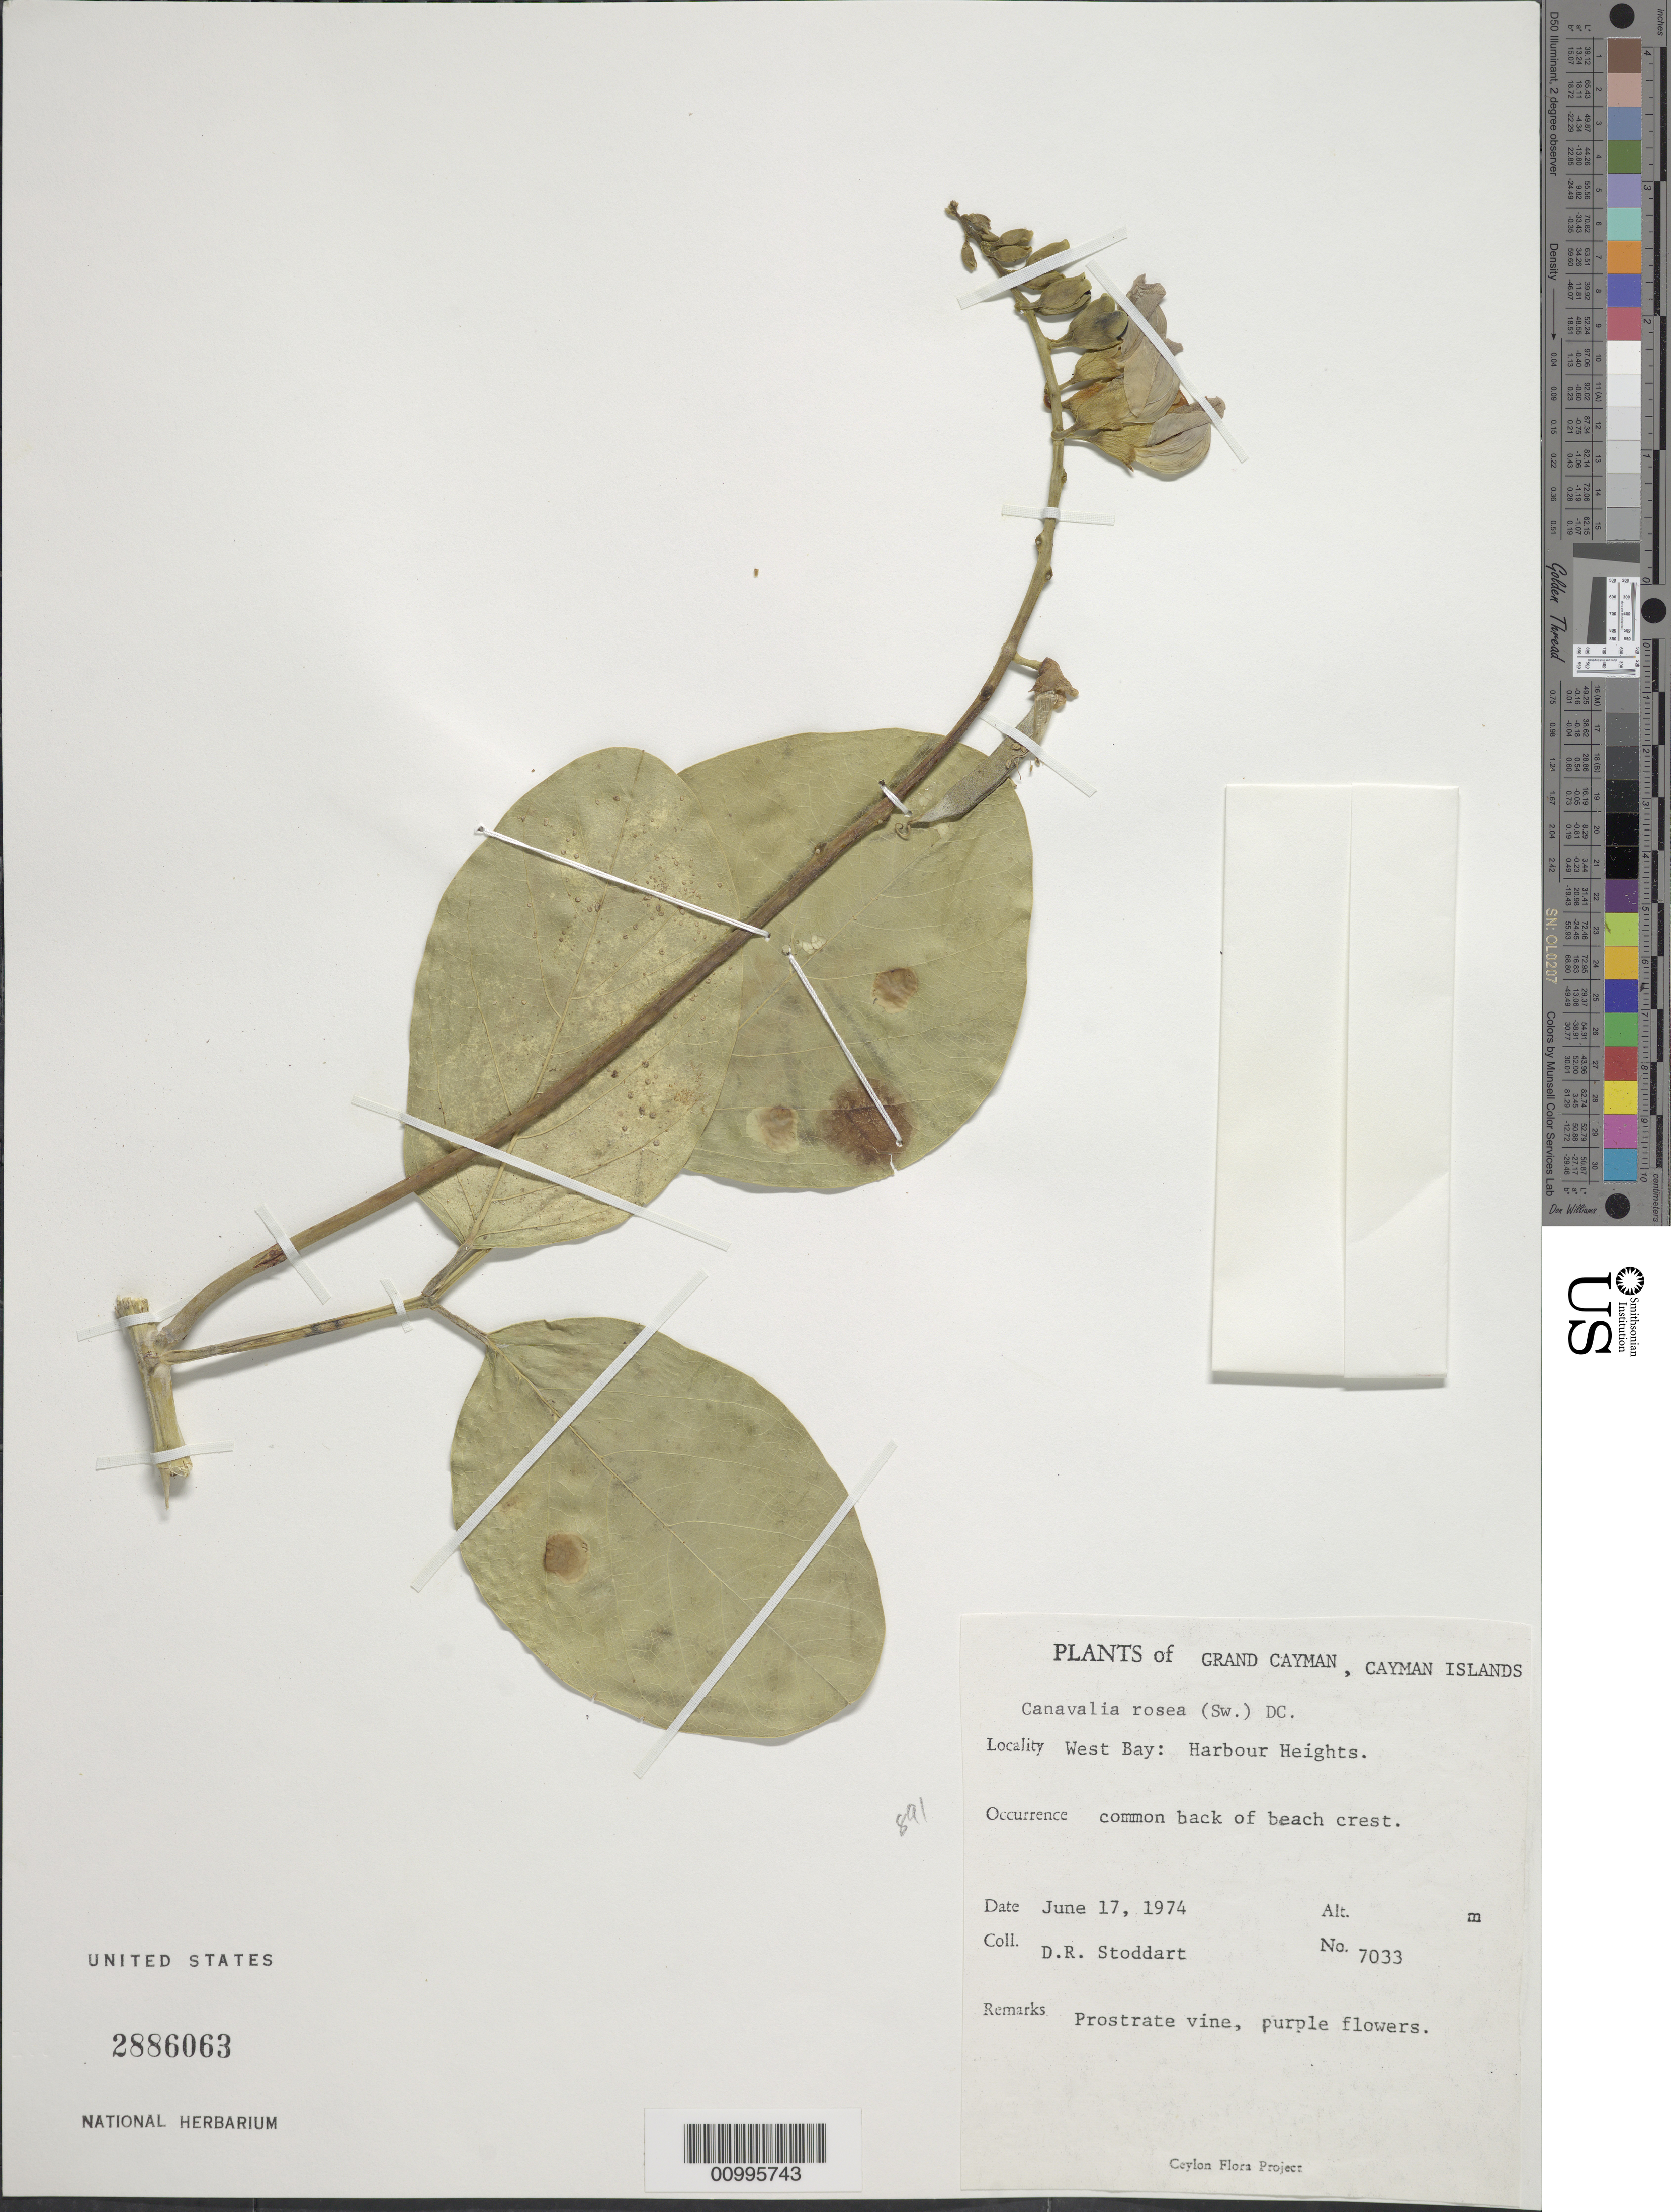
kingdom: Plantae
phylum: Tracheophyta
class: Magnoliopsida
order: Fabales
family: Fabaceae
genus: Canavalia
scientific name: Canavalia rosea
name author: (Sw.) DC.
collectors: D. R. Stoddart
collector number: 7033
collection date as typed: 17 Jun 1974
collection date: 1974-06-17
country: Cayman Islands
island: Grand Cayman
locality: West Bay: Harbour Heights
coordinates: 0 N, 0 E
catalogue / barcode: US 2886063